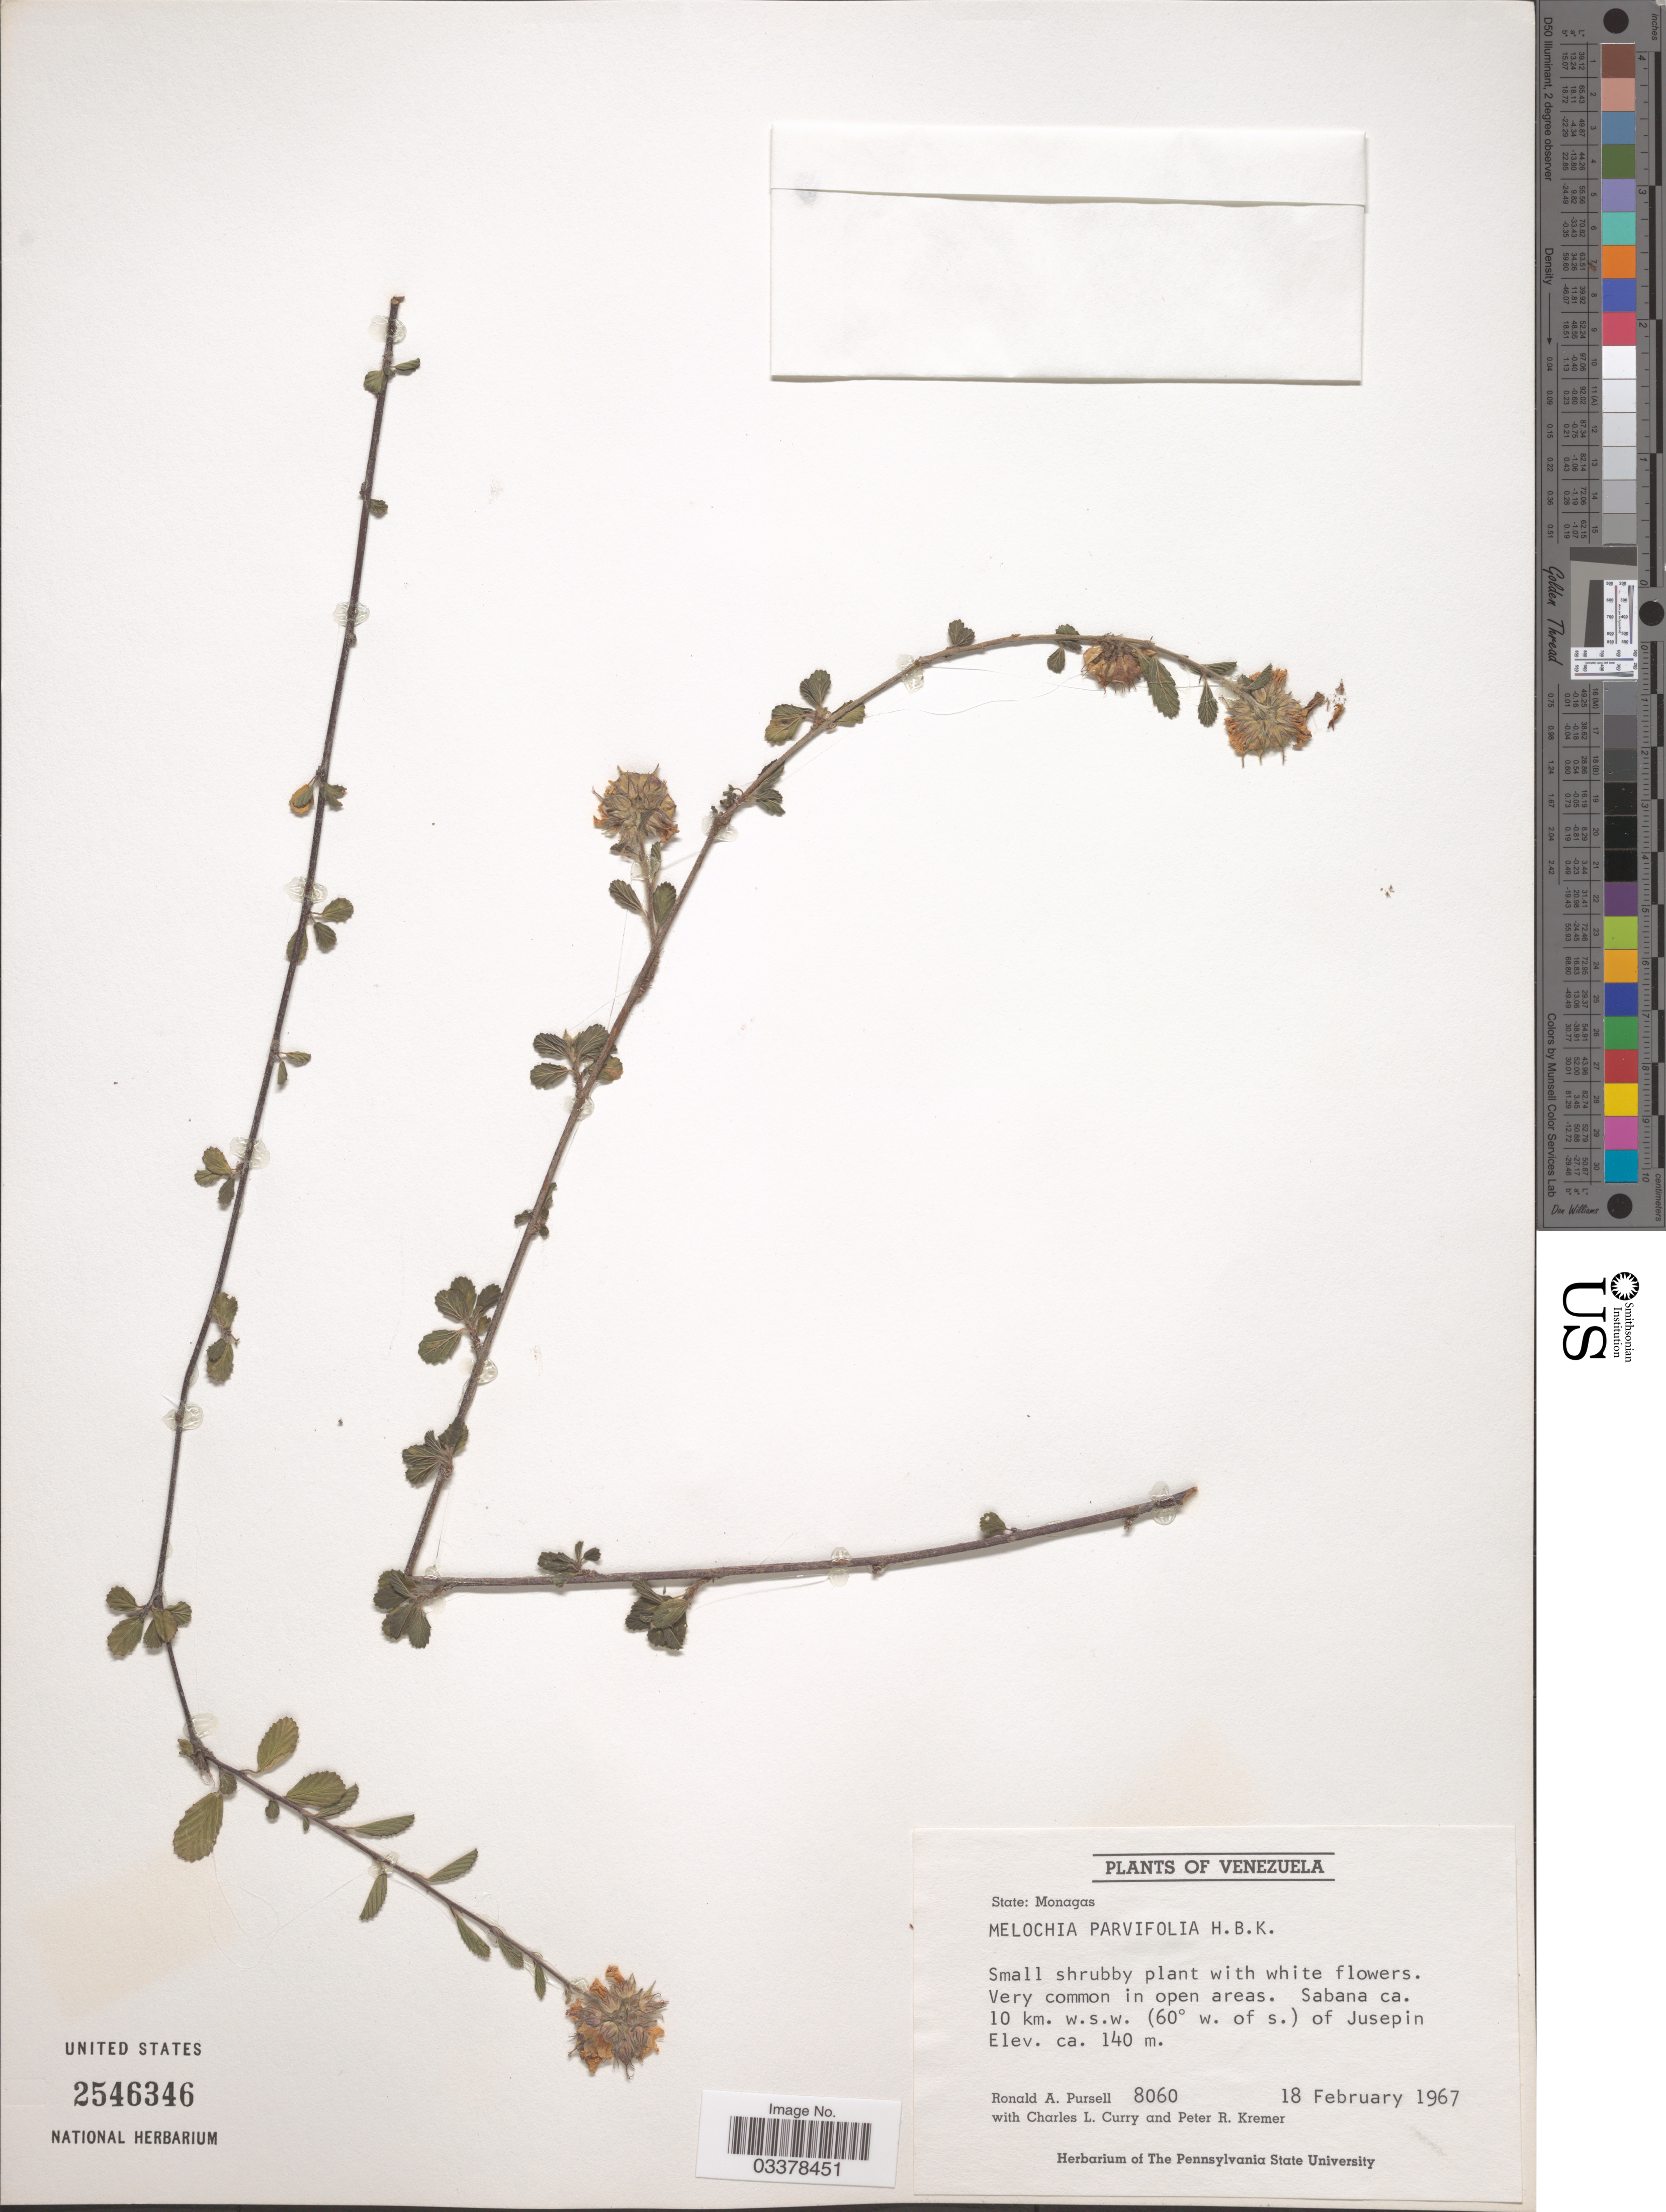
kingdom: Plantae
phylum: Tracheophyta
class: Magnoliopsida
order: Malvales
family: Malvaceae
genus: Melochia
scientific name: Melochia parvifolia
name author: Kunth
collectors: R. A. Pursell, C. L. Curry & P. Kremer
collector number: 8060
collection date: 1967-02-18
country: Venezuela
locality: Sabana ca. 10 km. w.s.w. (60° w. of s.) of Jusepin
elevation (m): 140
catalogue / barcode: US 2546346